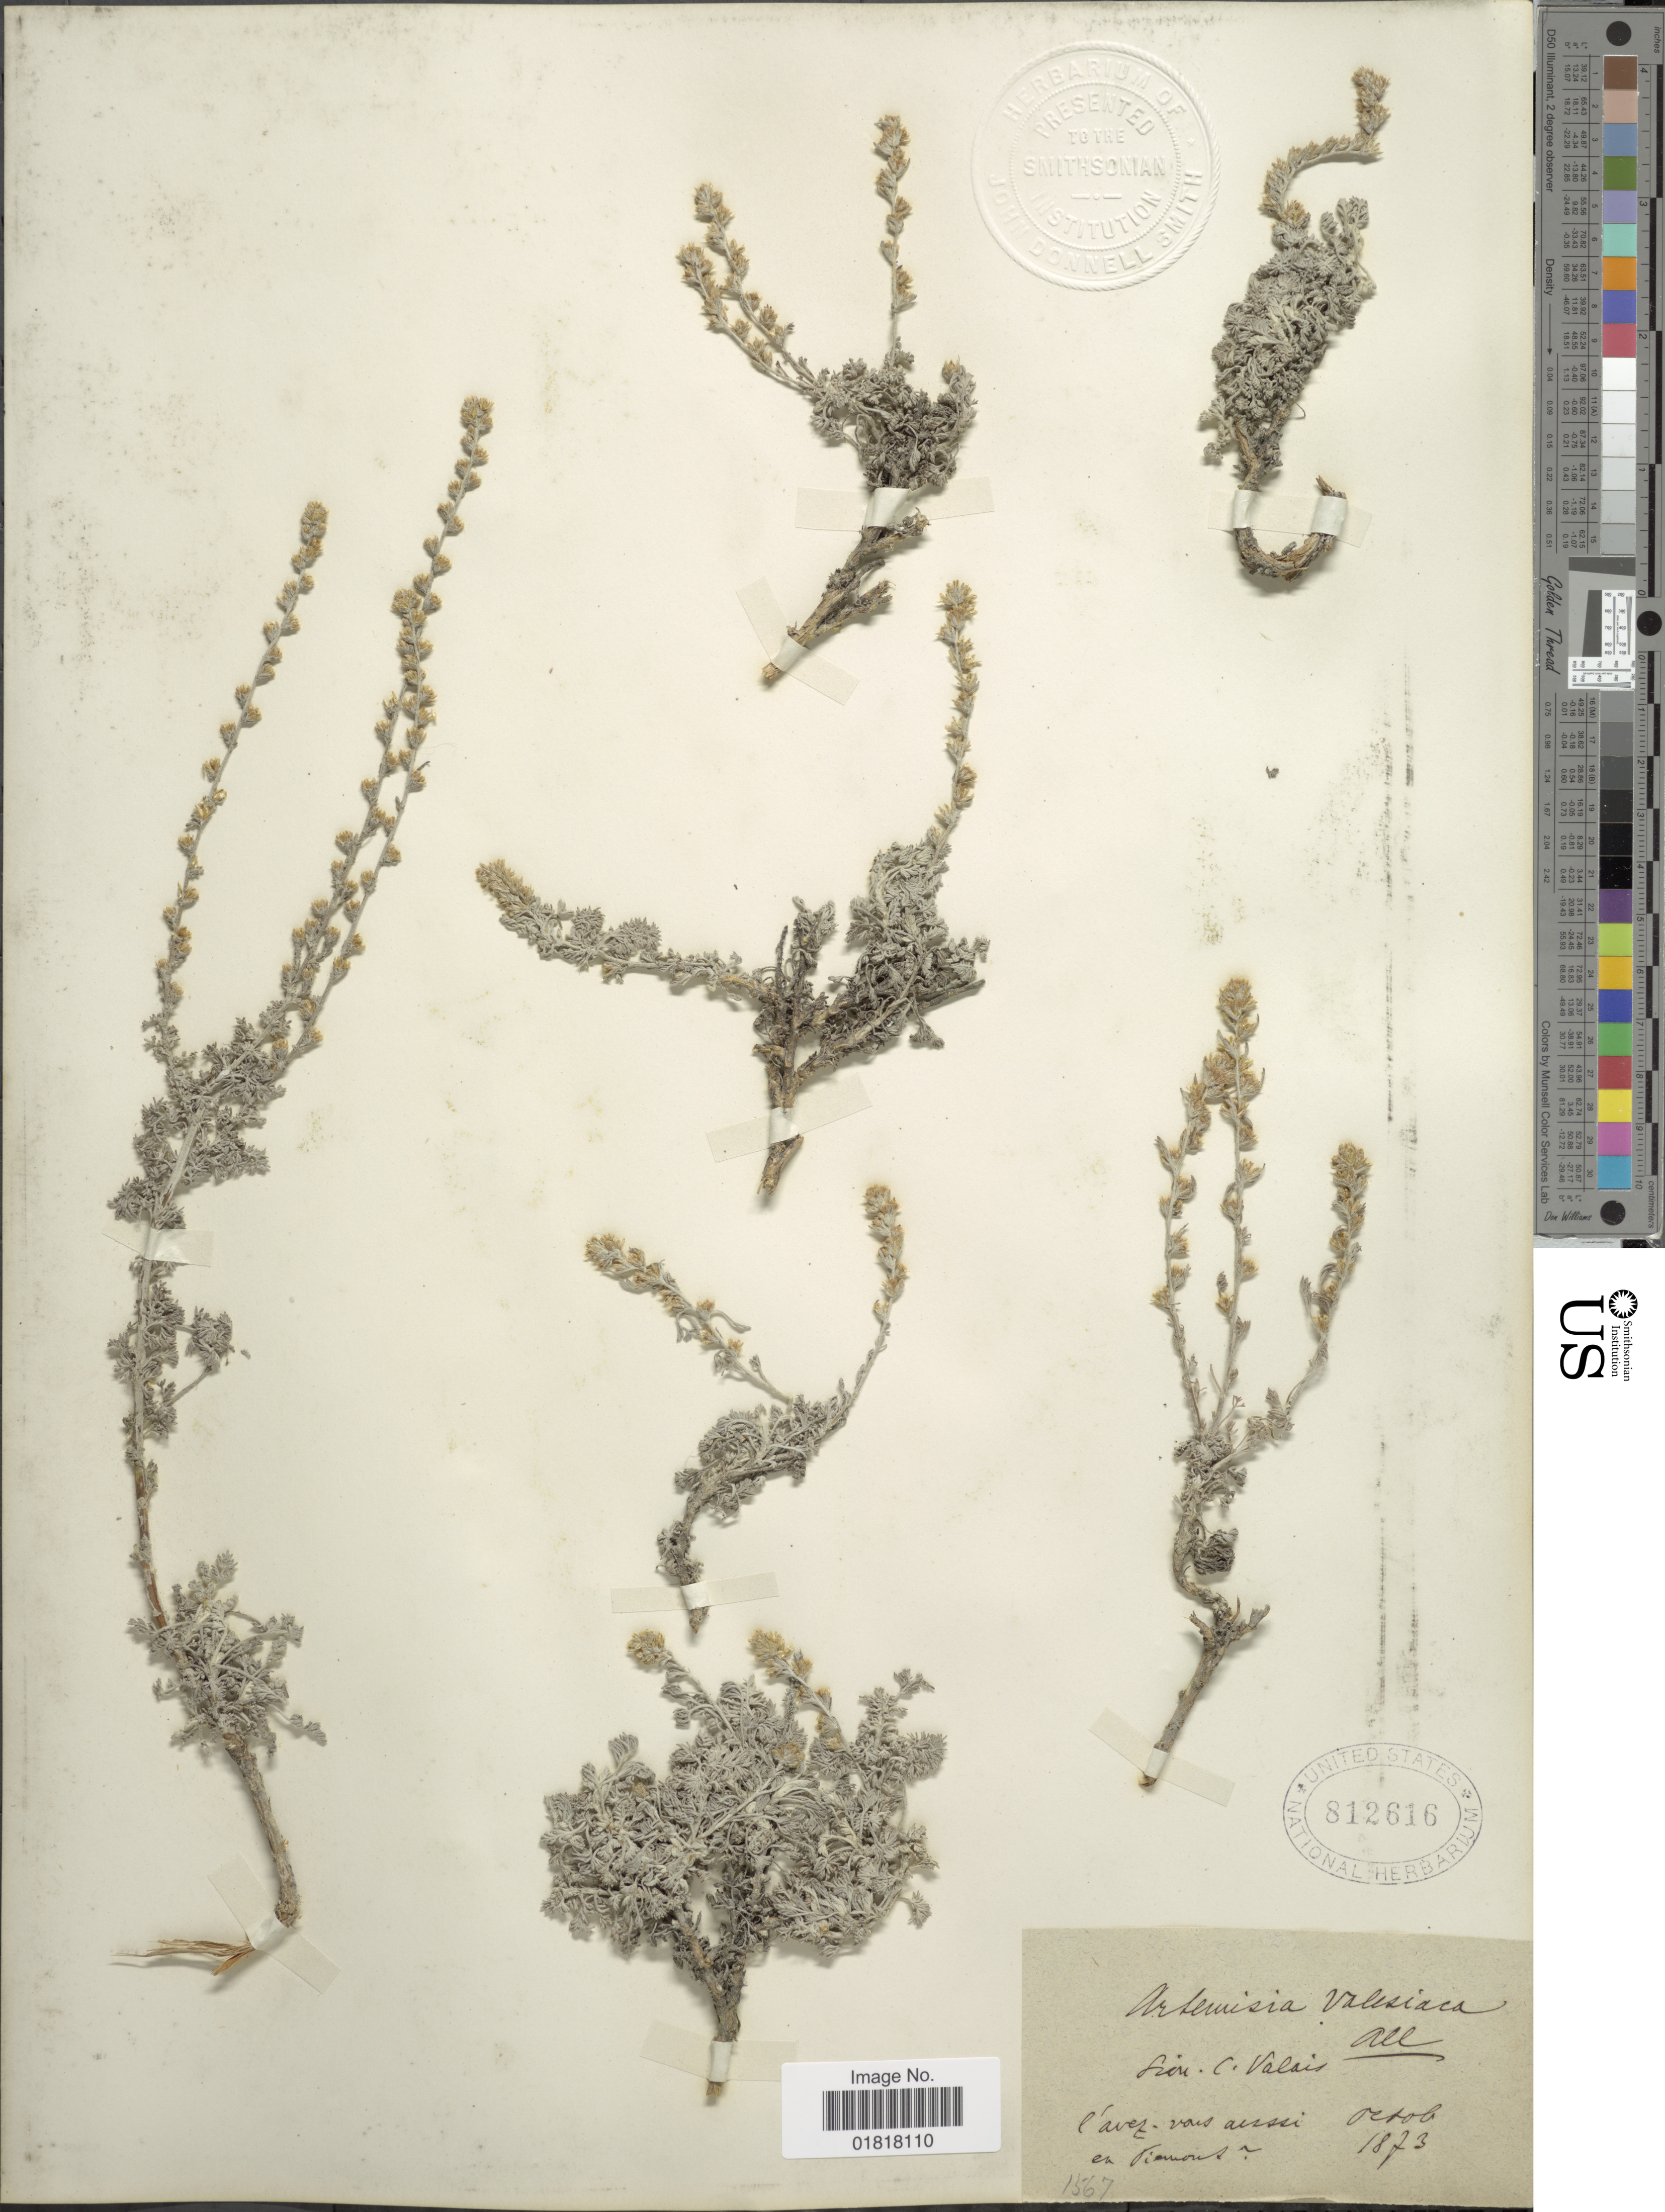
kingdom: Plantae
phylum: Tracheophyta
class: Magnoliopsida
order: Asterales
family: Asteraceae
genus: Artemisia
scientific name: Artemisia valesiaca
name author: All.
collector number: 1567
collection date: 1873-10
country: Switzerland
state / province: Valais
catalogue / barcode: US 812616